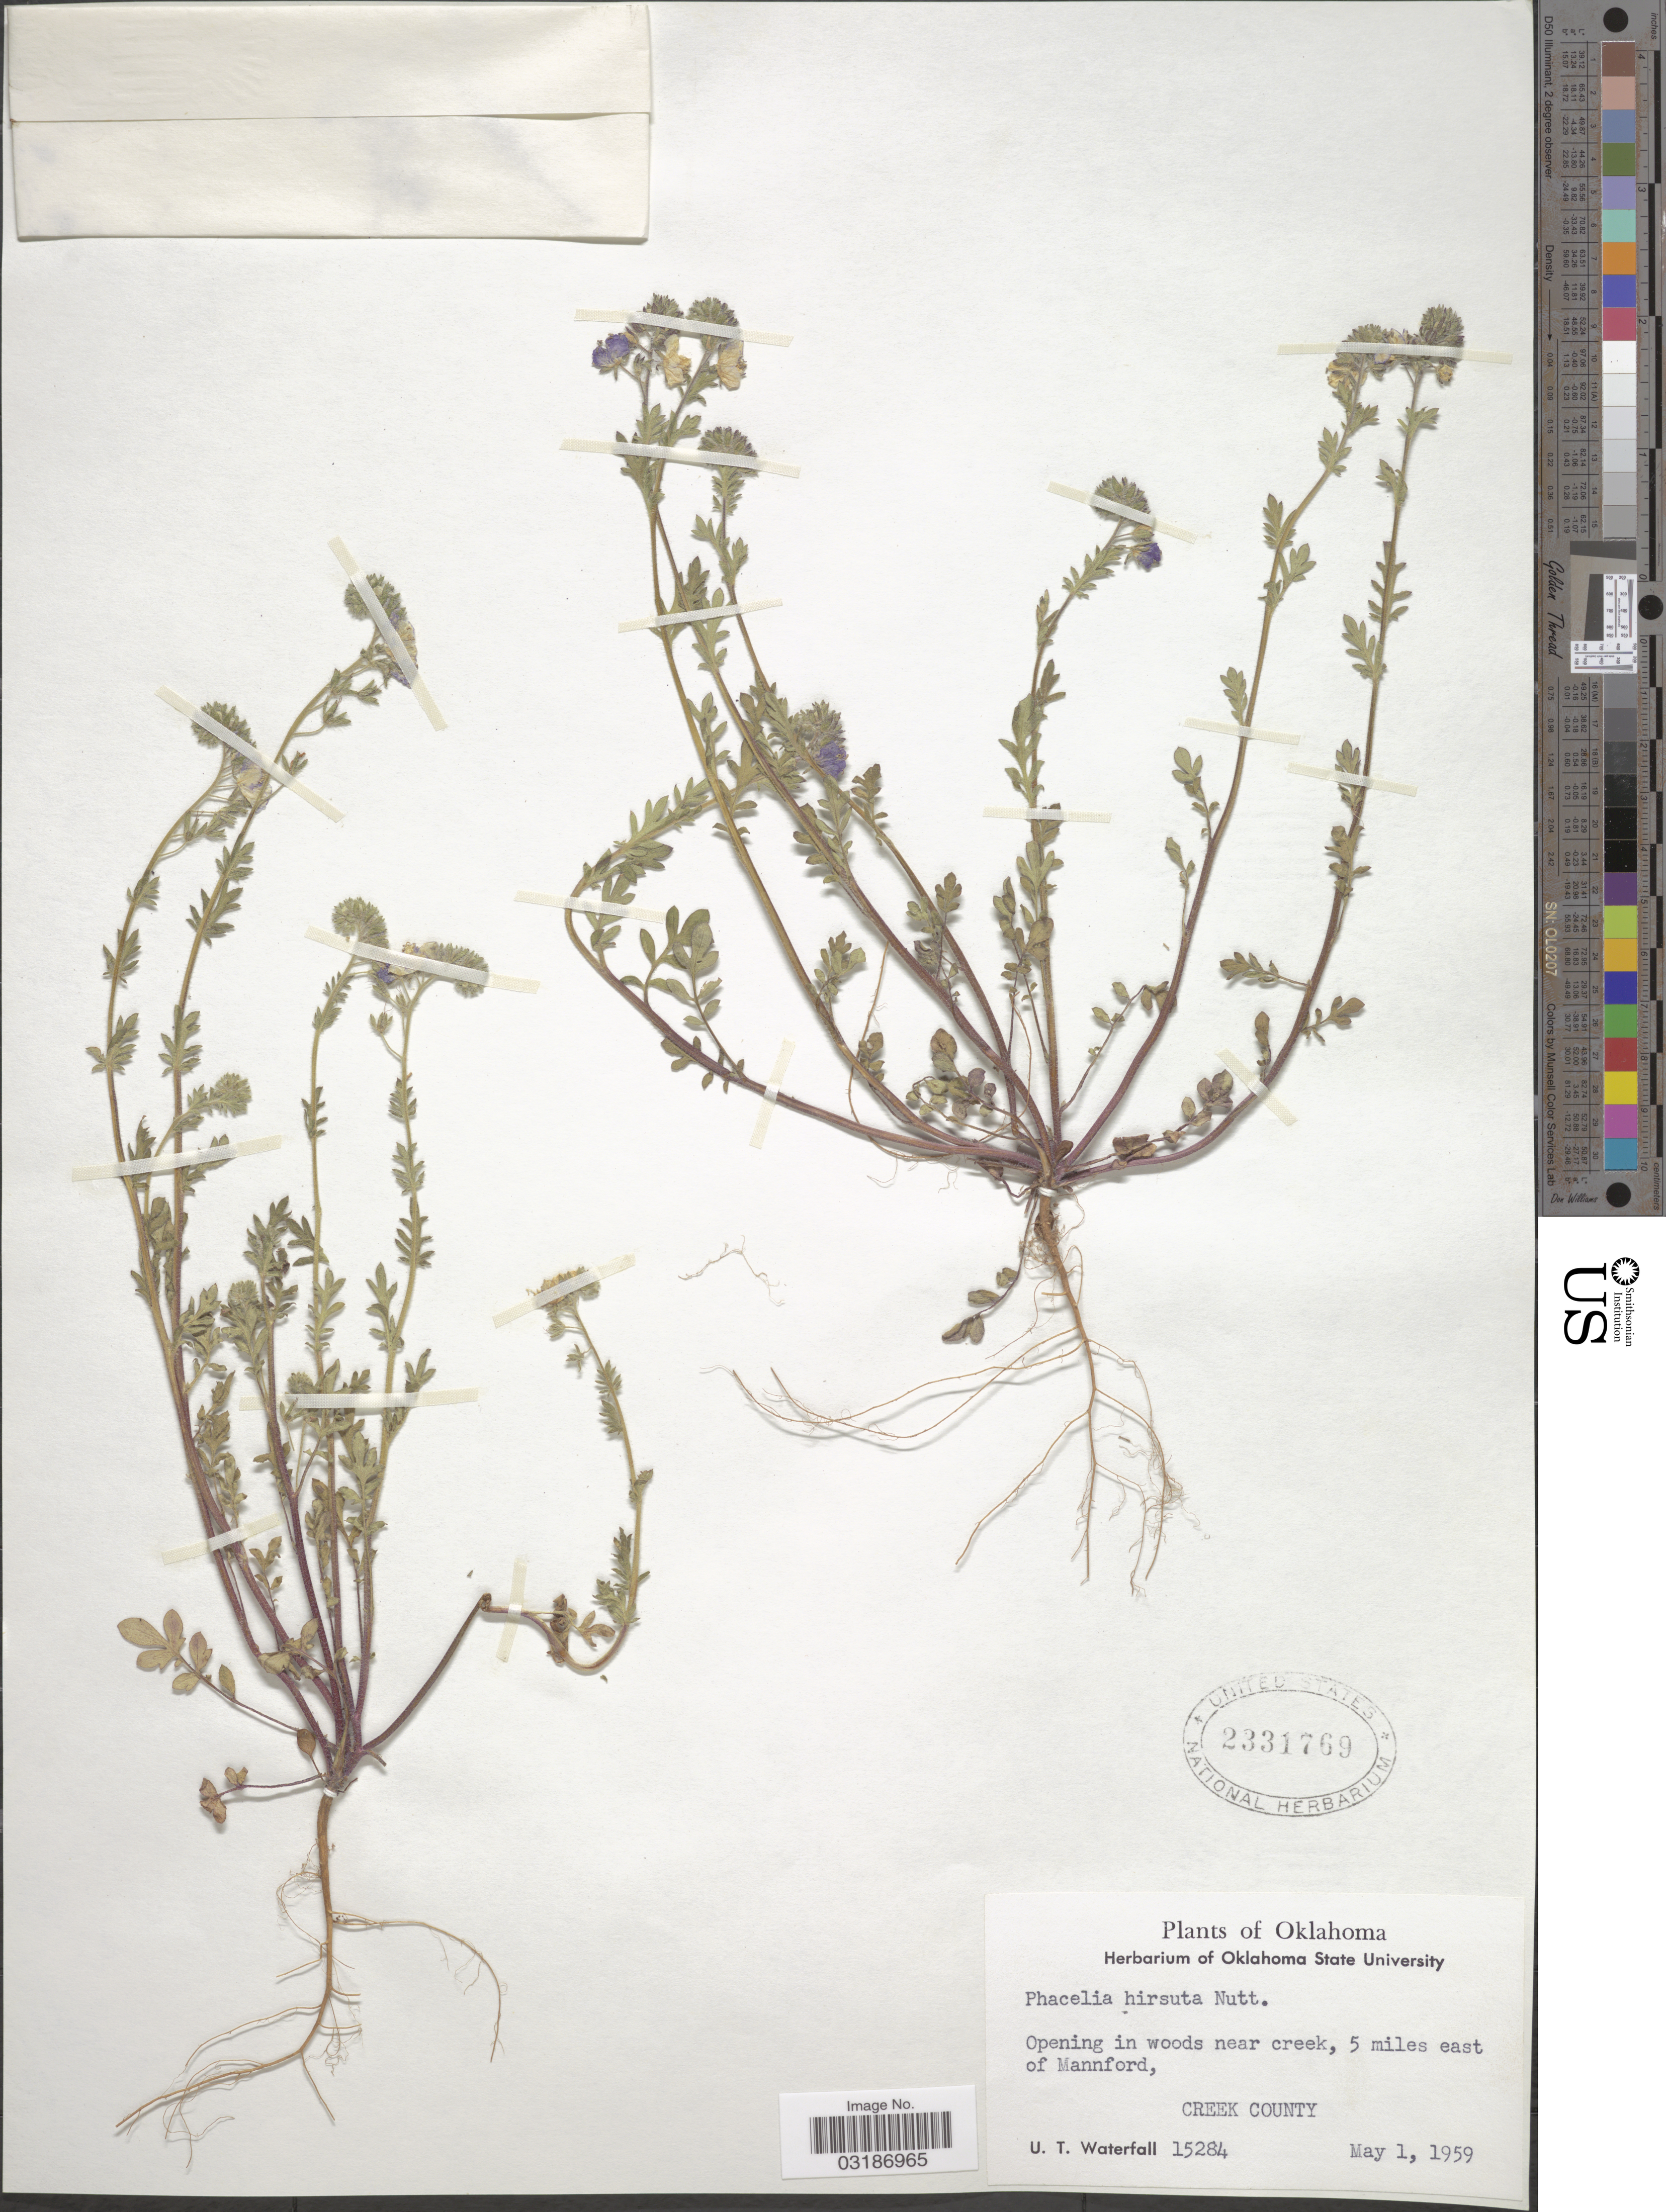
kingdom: Plantae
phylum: Tracheophyta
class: Magnoliopsida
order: Boraginales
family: Hydrophyllaceae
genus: Phacelia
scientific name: Phacelia hirsuta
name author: Nutt.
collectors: U. T. Waterfall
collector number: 15284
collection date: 1959-05-01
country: United States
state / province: Oklahoma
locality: Opening in woods near creek, 5 miles east of Mannford, Creek County.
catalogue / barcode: US 2331769